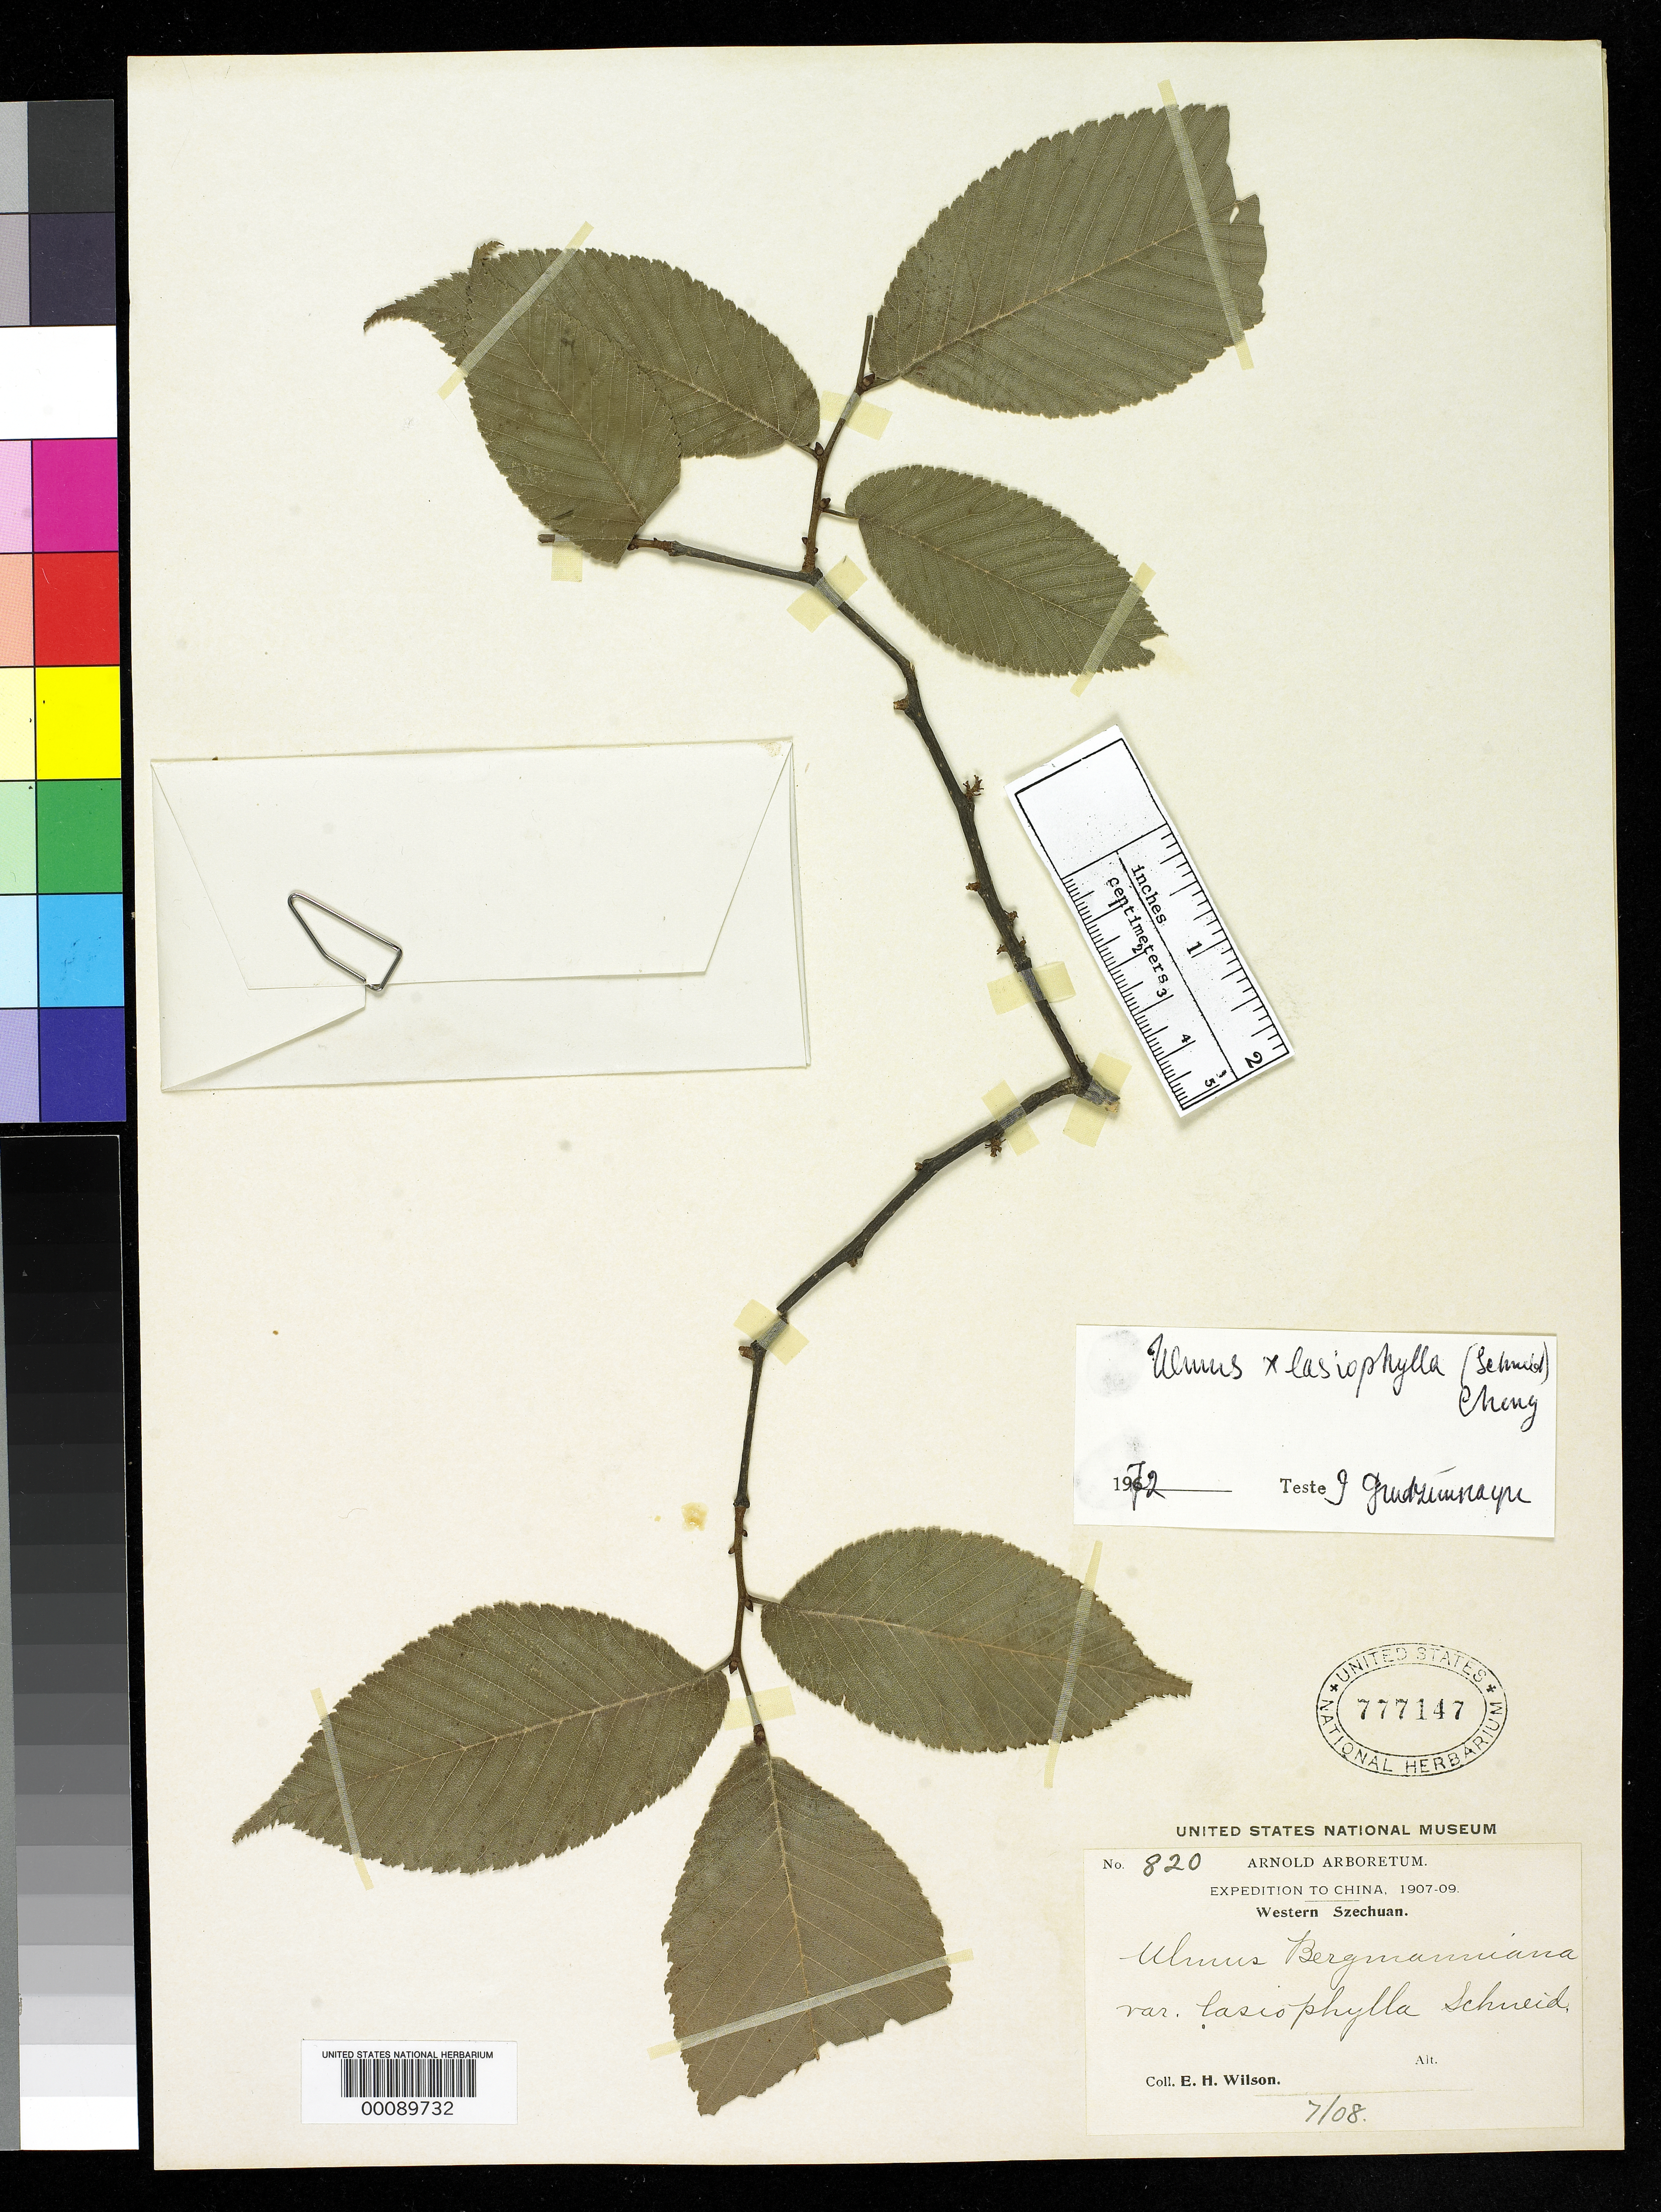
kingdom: Plantae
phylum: Tracheophyta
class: Magnoliopsida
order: Rosales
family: Ulmaceae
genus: Ulmus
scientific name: Ulmus bergmanniana var. lasiophylla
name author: C.K. Schneid. in Sarg.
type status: Isotype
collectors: E. H. Wilson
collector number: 820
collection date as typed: Jul 1908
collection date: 1908-07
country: China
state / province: Sichuan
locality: Wa-shan, western Szechwan.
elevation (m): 2200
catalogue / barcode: US 777147